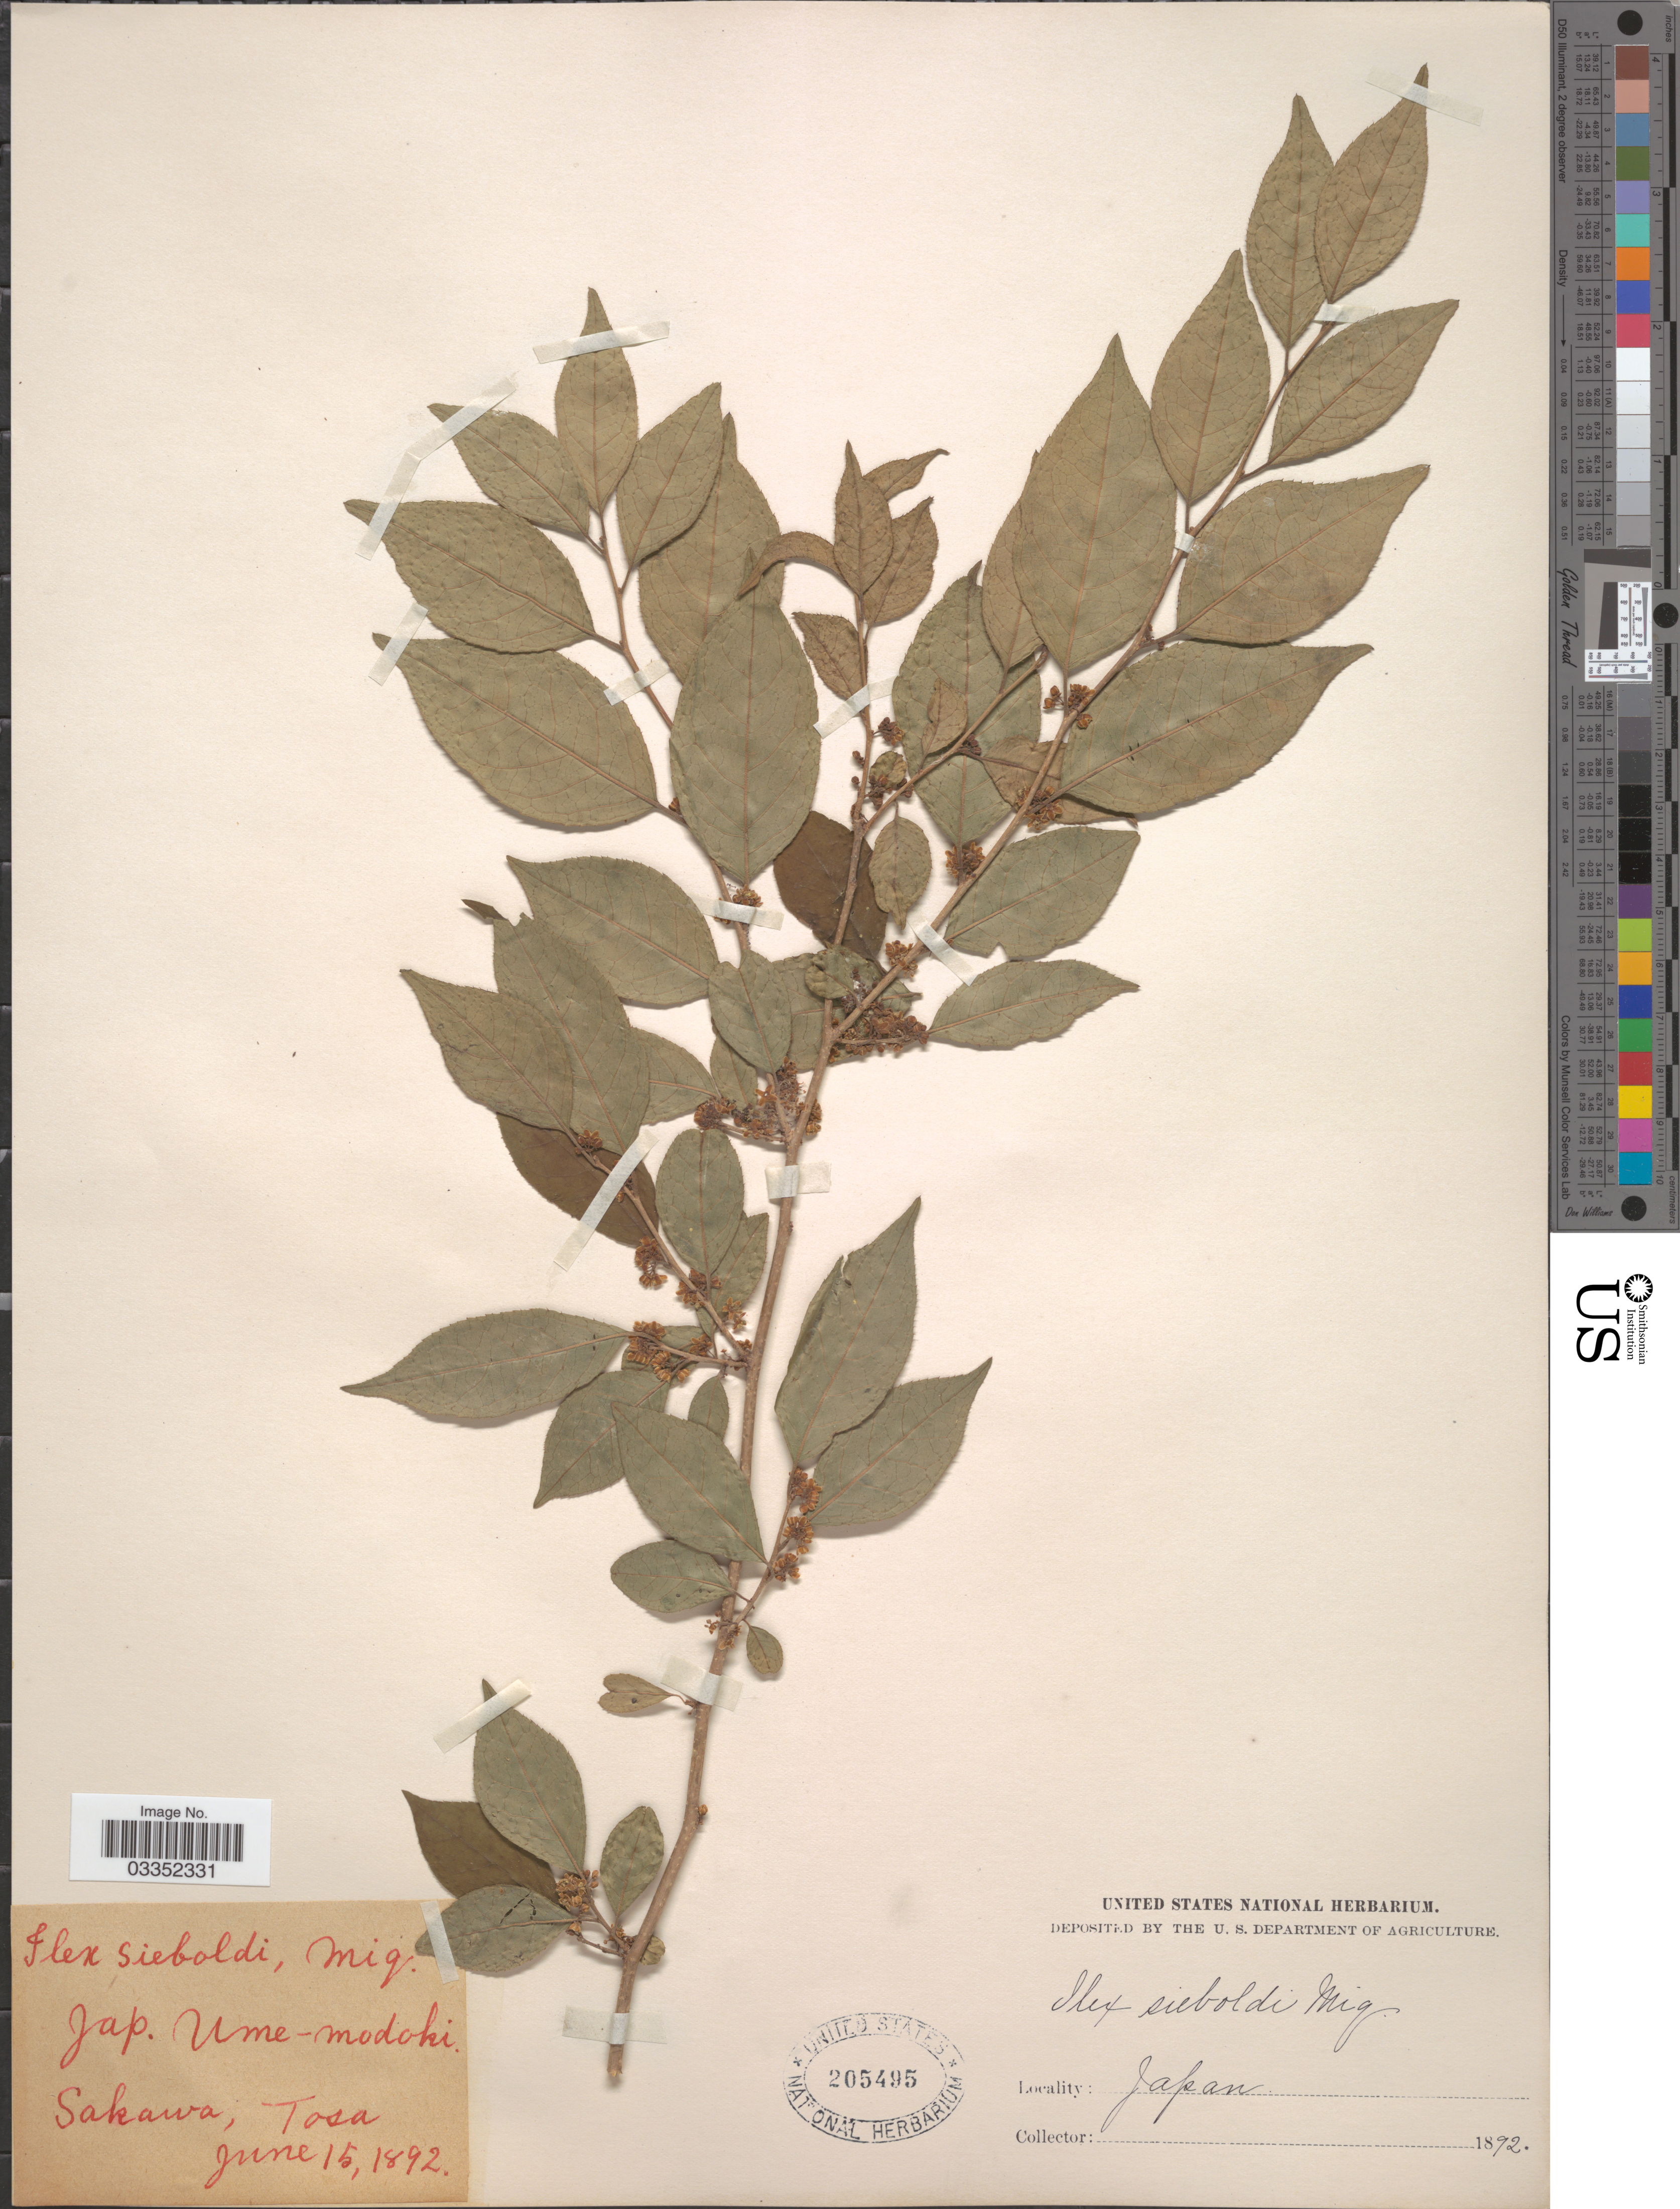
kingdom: Plantae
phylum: Tracheophyta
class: Magnoliopsida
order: Aquifoliales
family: Aquifoliaceae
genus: Ilex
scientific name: Ilex sieboldii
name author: Miq.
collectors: ex herb. United States National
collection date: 1892-06-15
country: Japan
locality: Sakawa, Tosa.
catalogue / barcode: US 205495